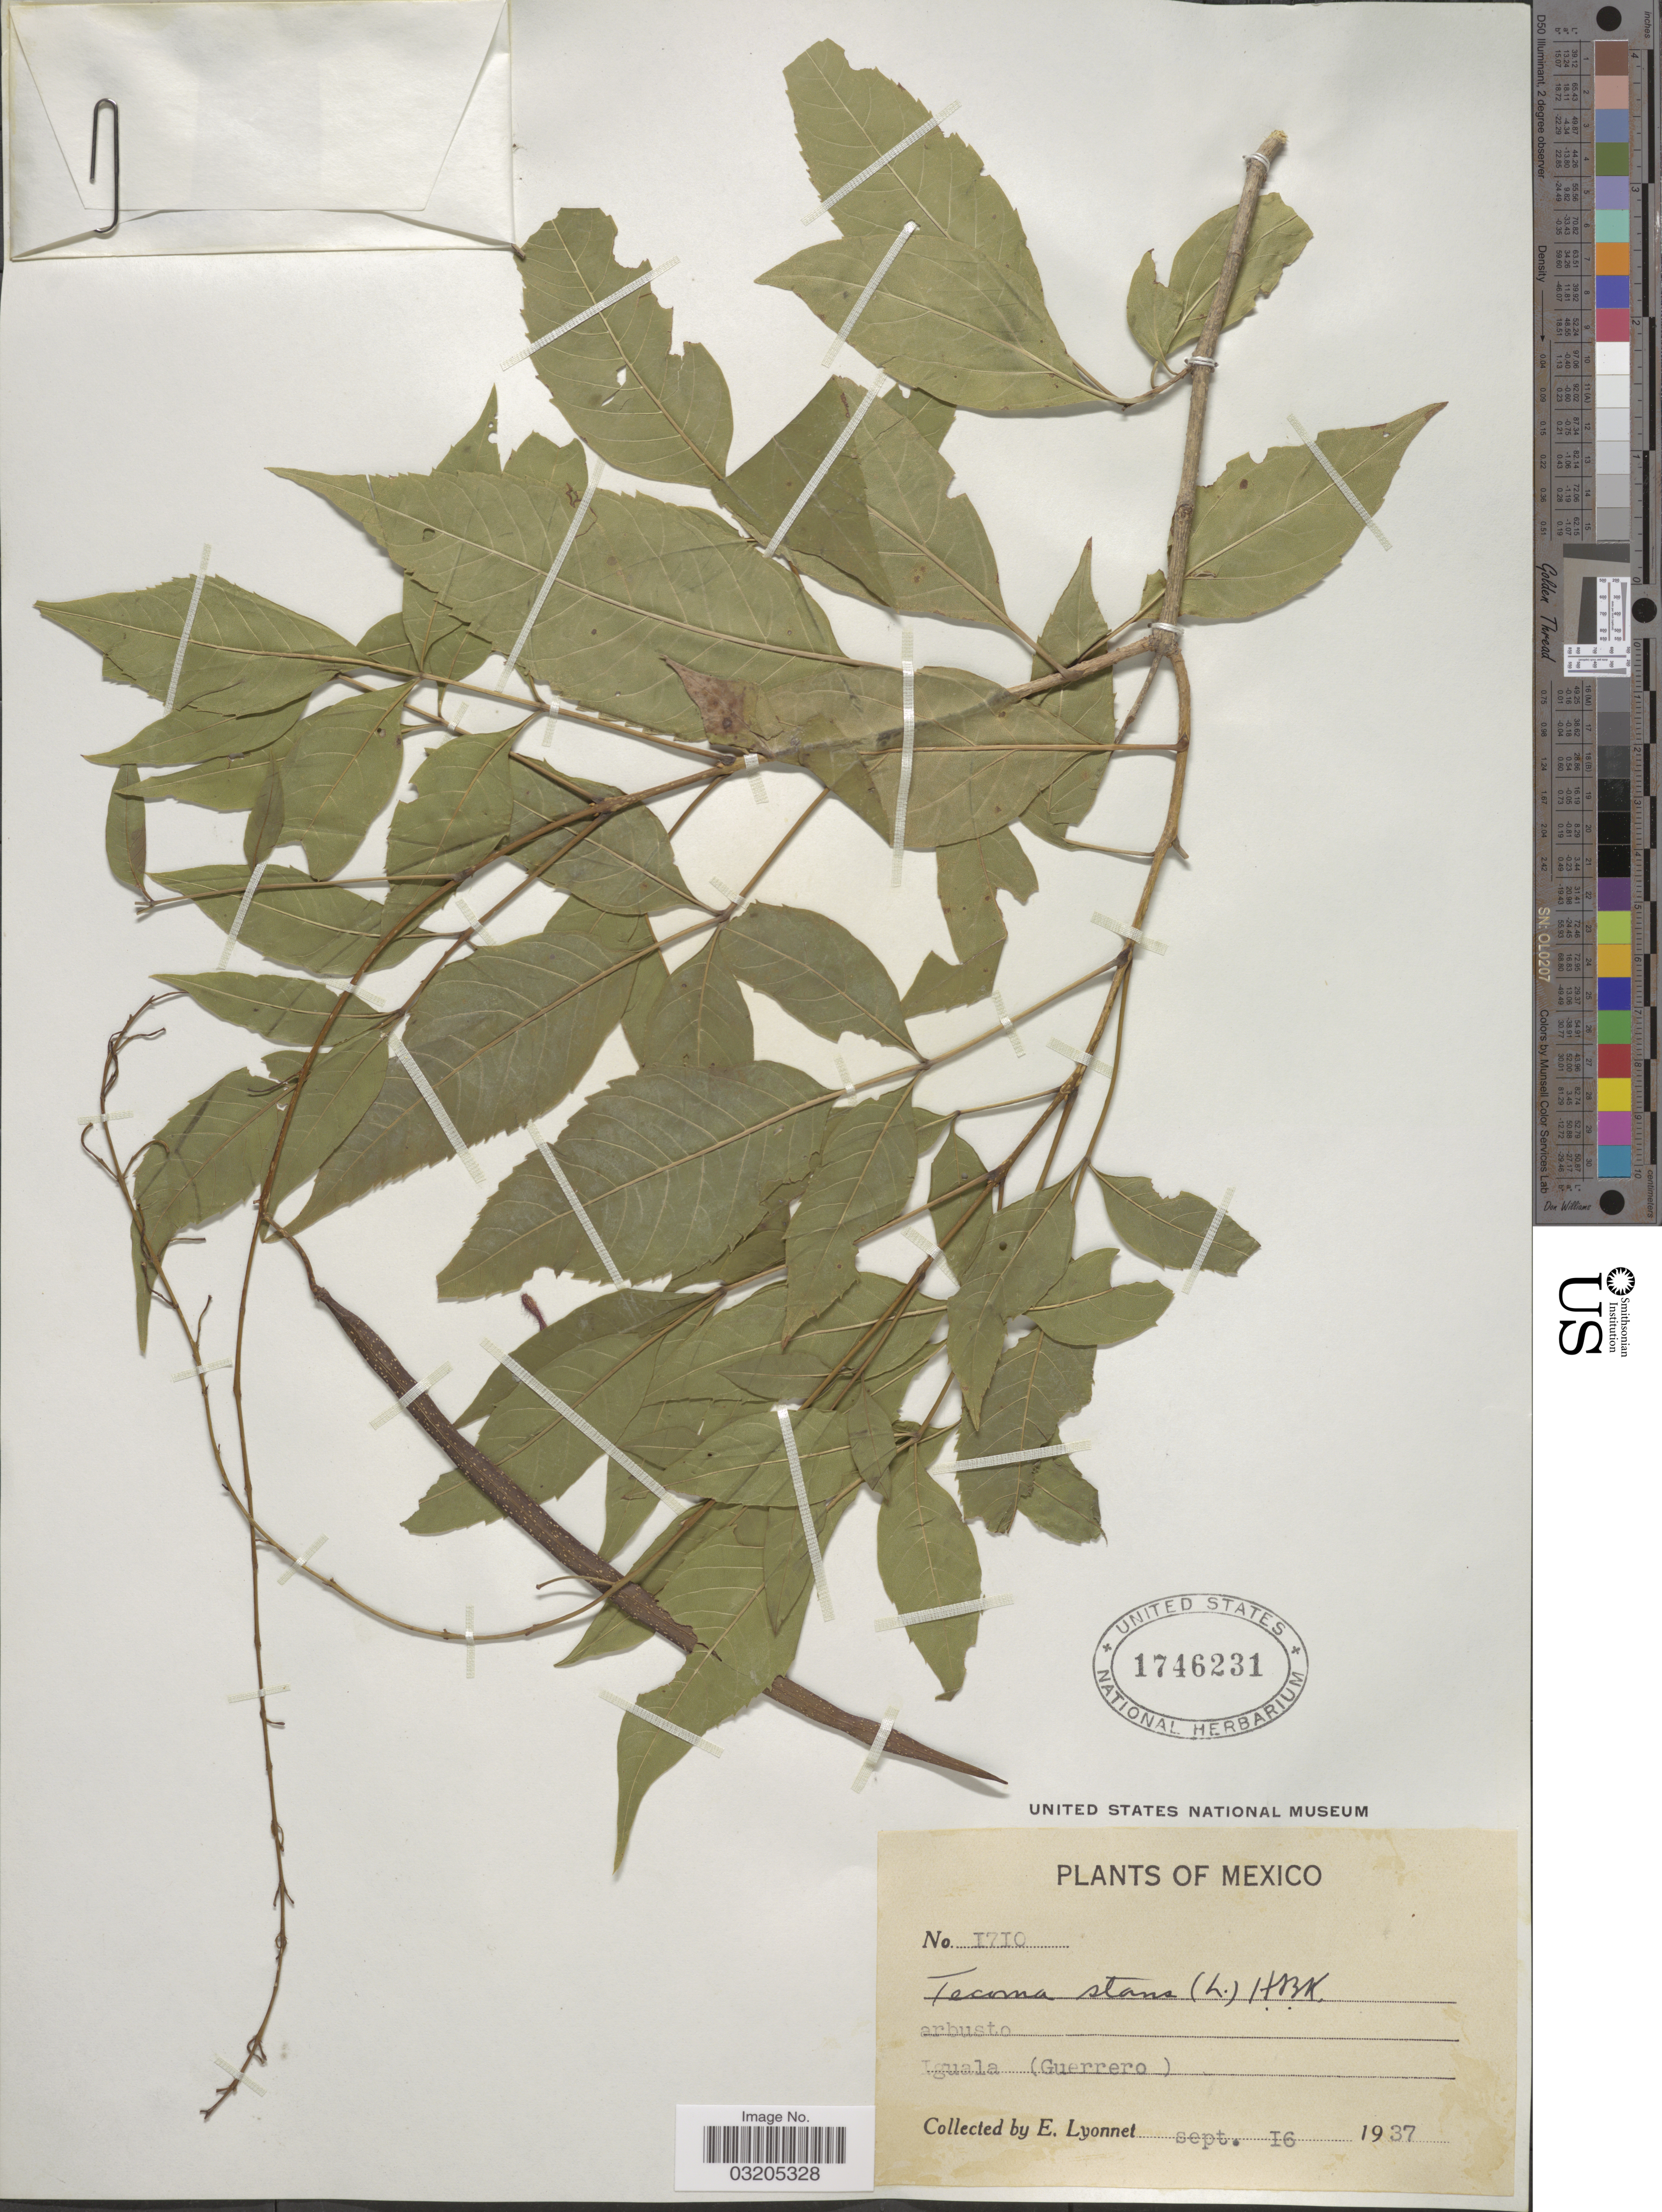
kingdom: Plantae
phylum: Tracheophyta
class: Magnoliopsida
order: Lamiales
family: Bignoniaceae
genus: Tecoma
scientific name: Tecoma stans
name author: (L.) Juss. ex Kunth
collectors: E. Lyonnet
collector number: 1710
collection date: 1937-09-16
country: Mexico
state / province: Guerrero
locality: Iguala.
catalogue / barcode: US 1746231